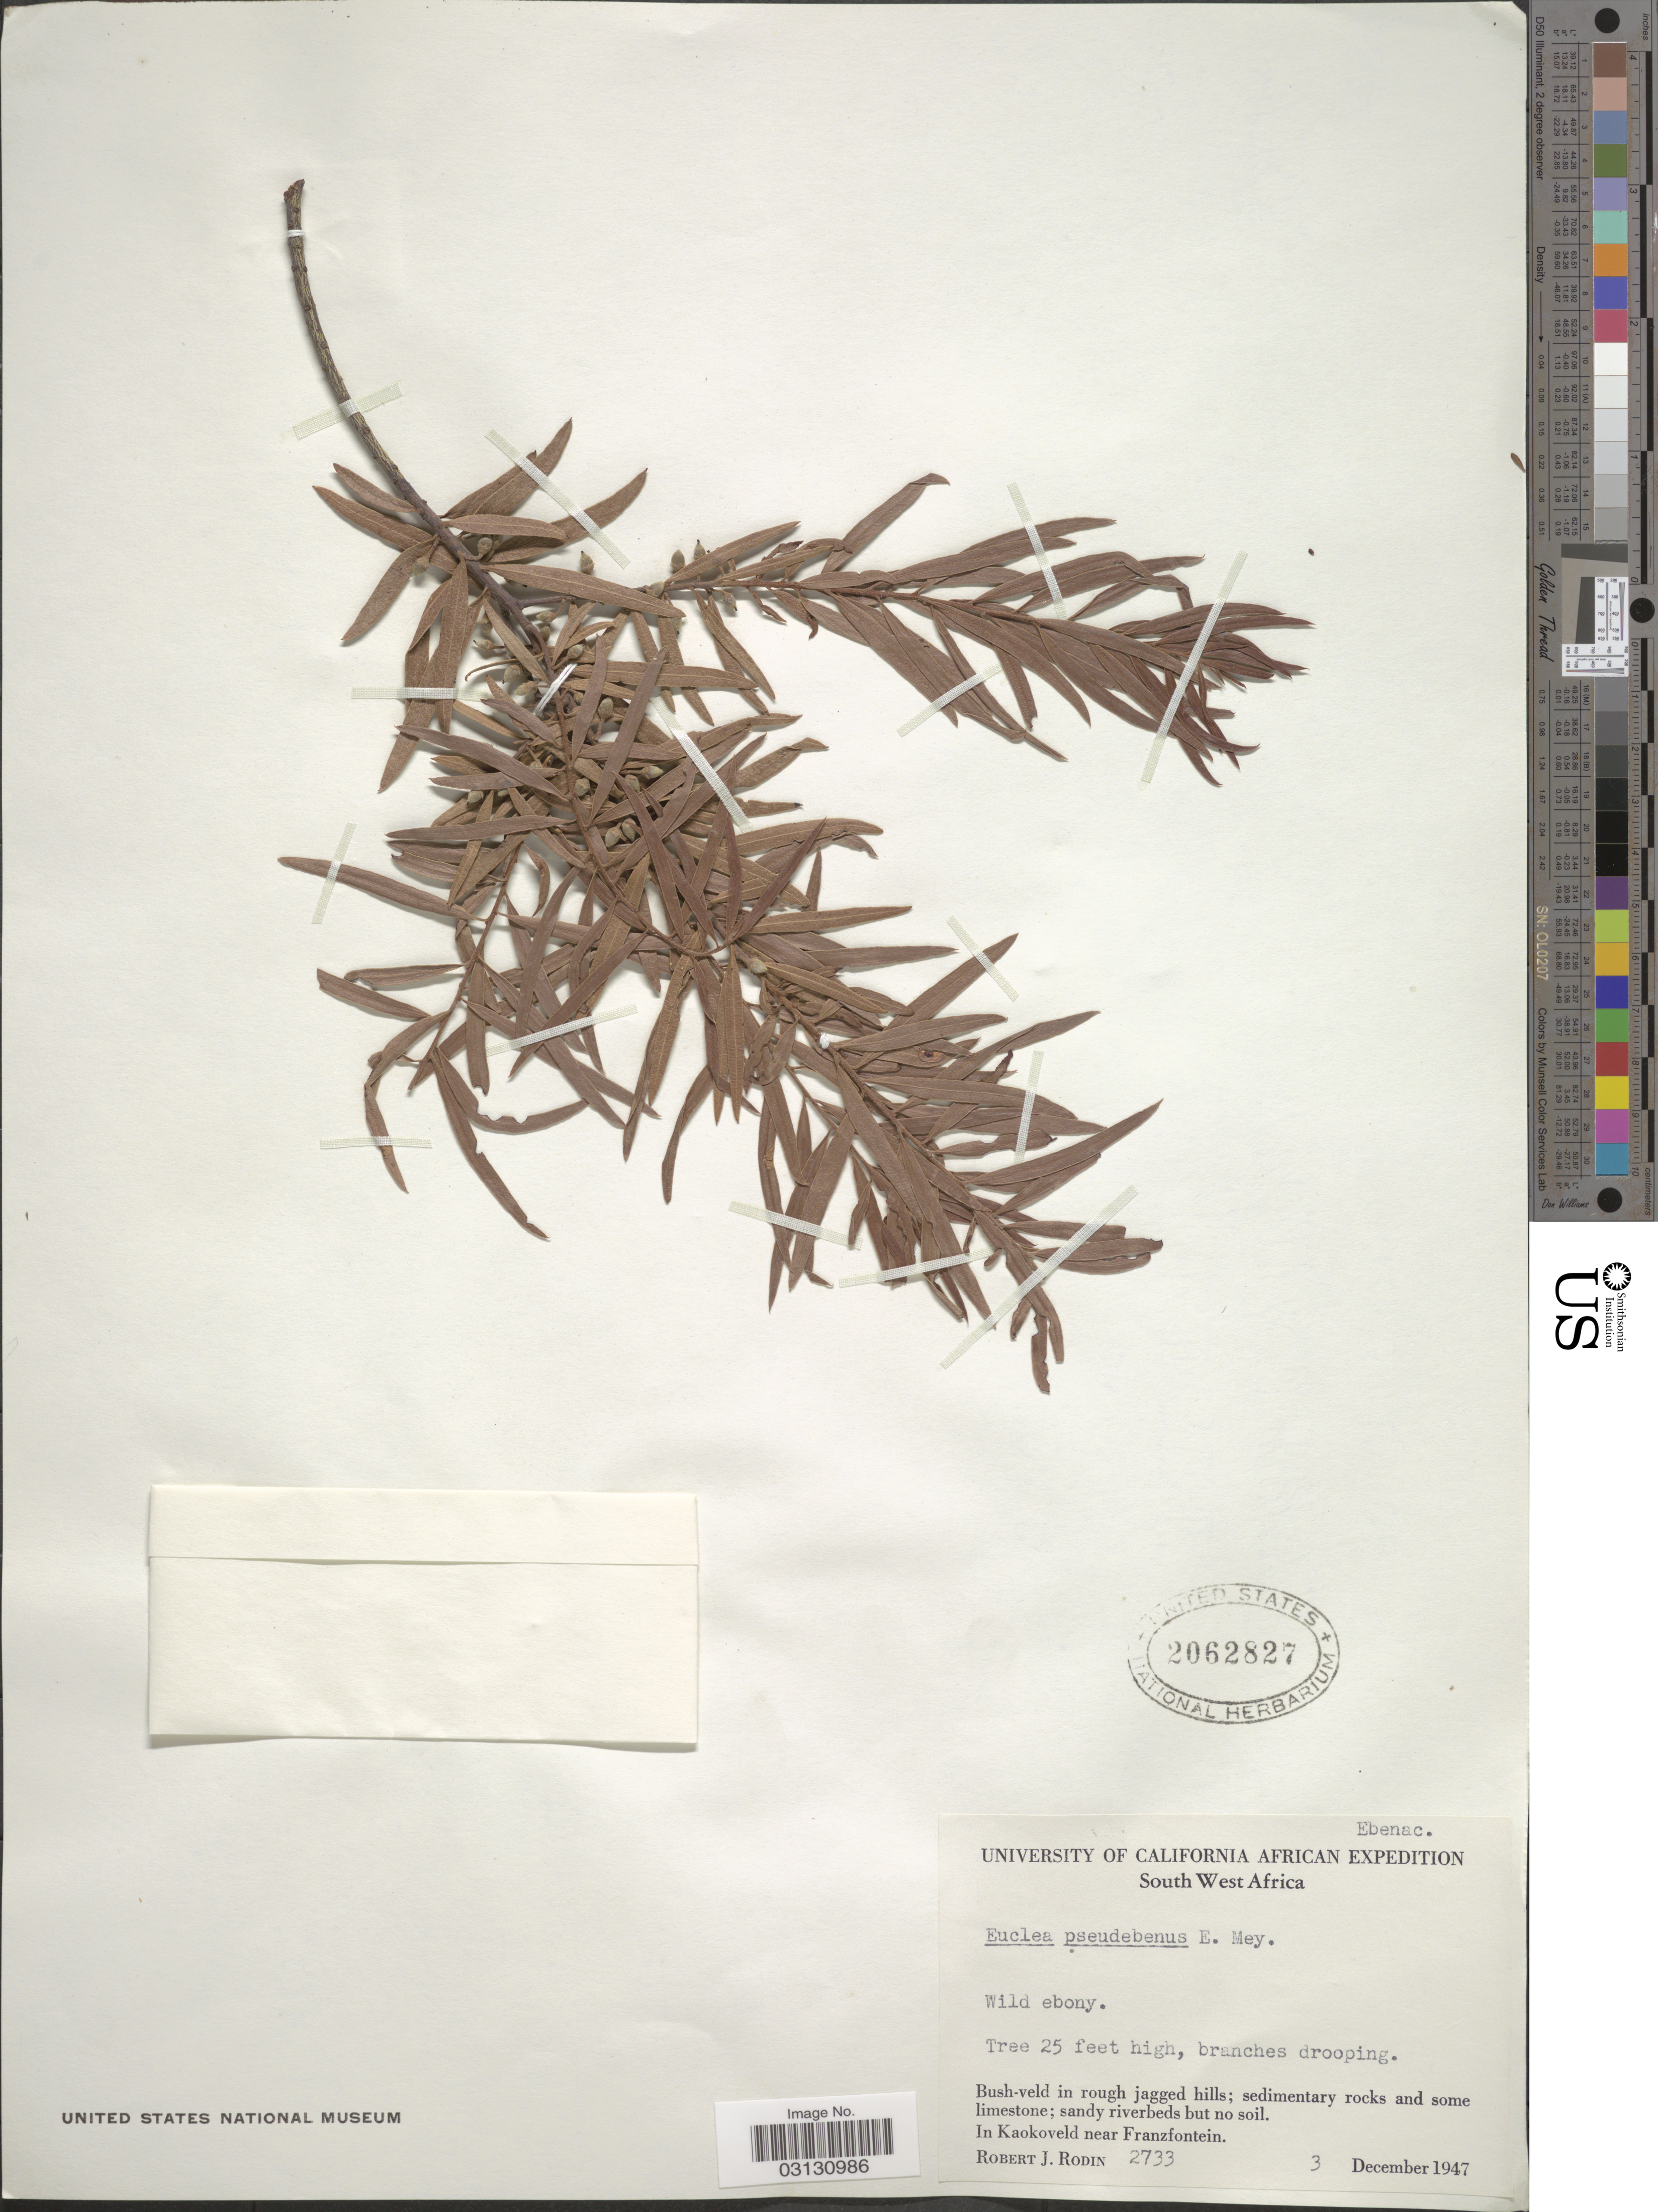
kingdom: Plantae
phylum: Tracheophyta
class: Magnoliopsida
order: Ericales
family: Ebenaceae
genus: Euclea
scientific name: Euclea pseudebenus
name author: E. Mey. ex A. DC.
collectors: R. J. Rodin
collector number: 2733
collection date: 1947-12-03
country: Namibia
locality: South West Africa, In Kaokoveld near Franzfontein.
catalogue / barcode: US 2062827